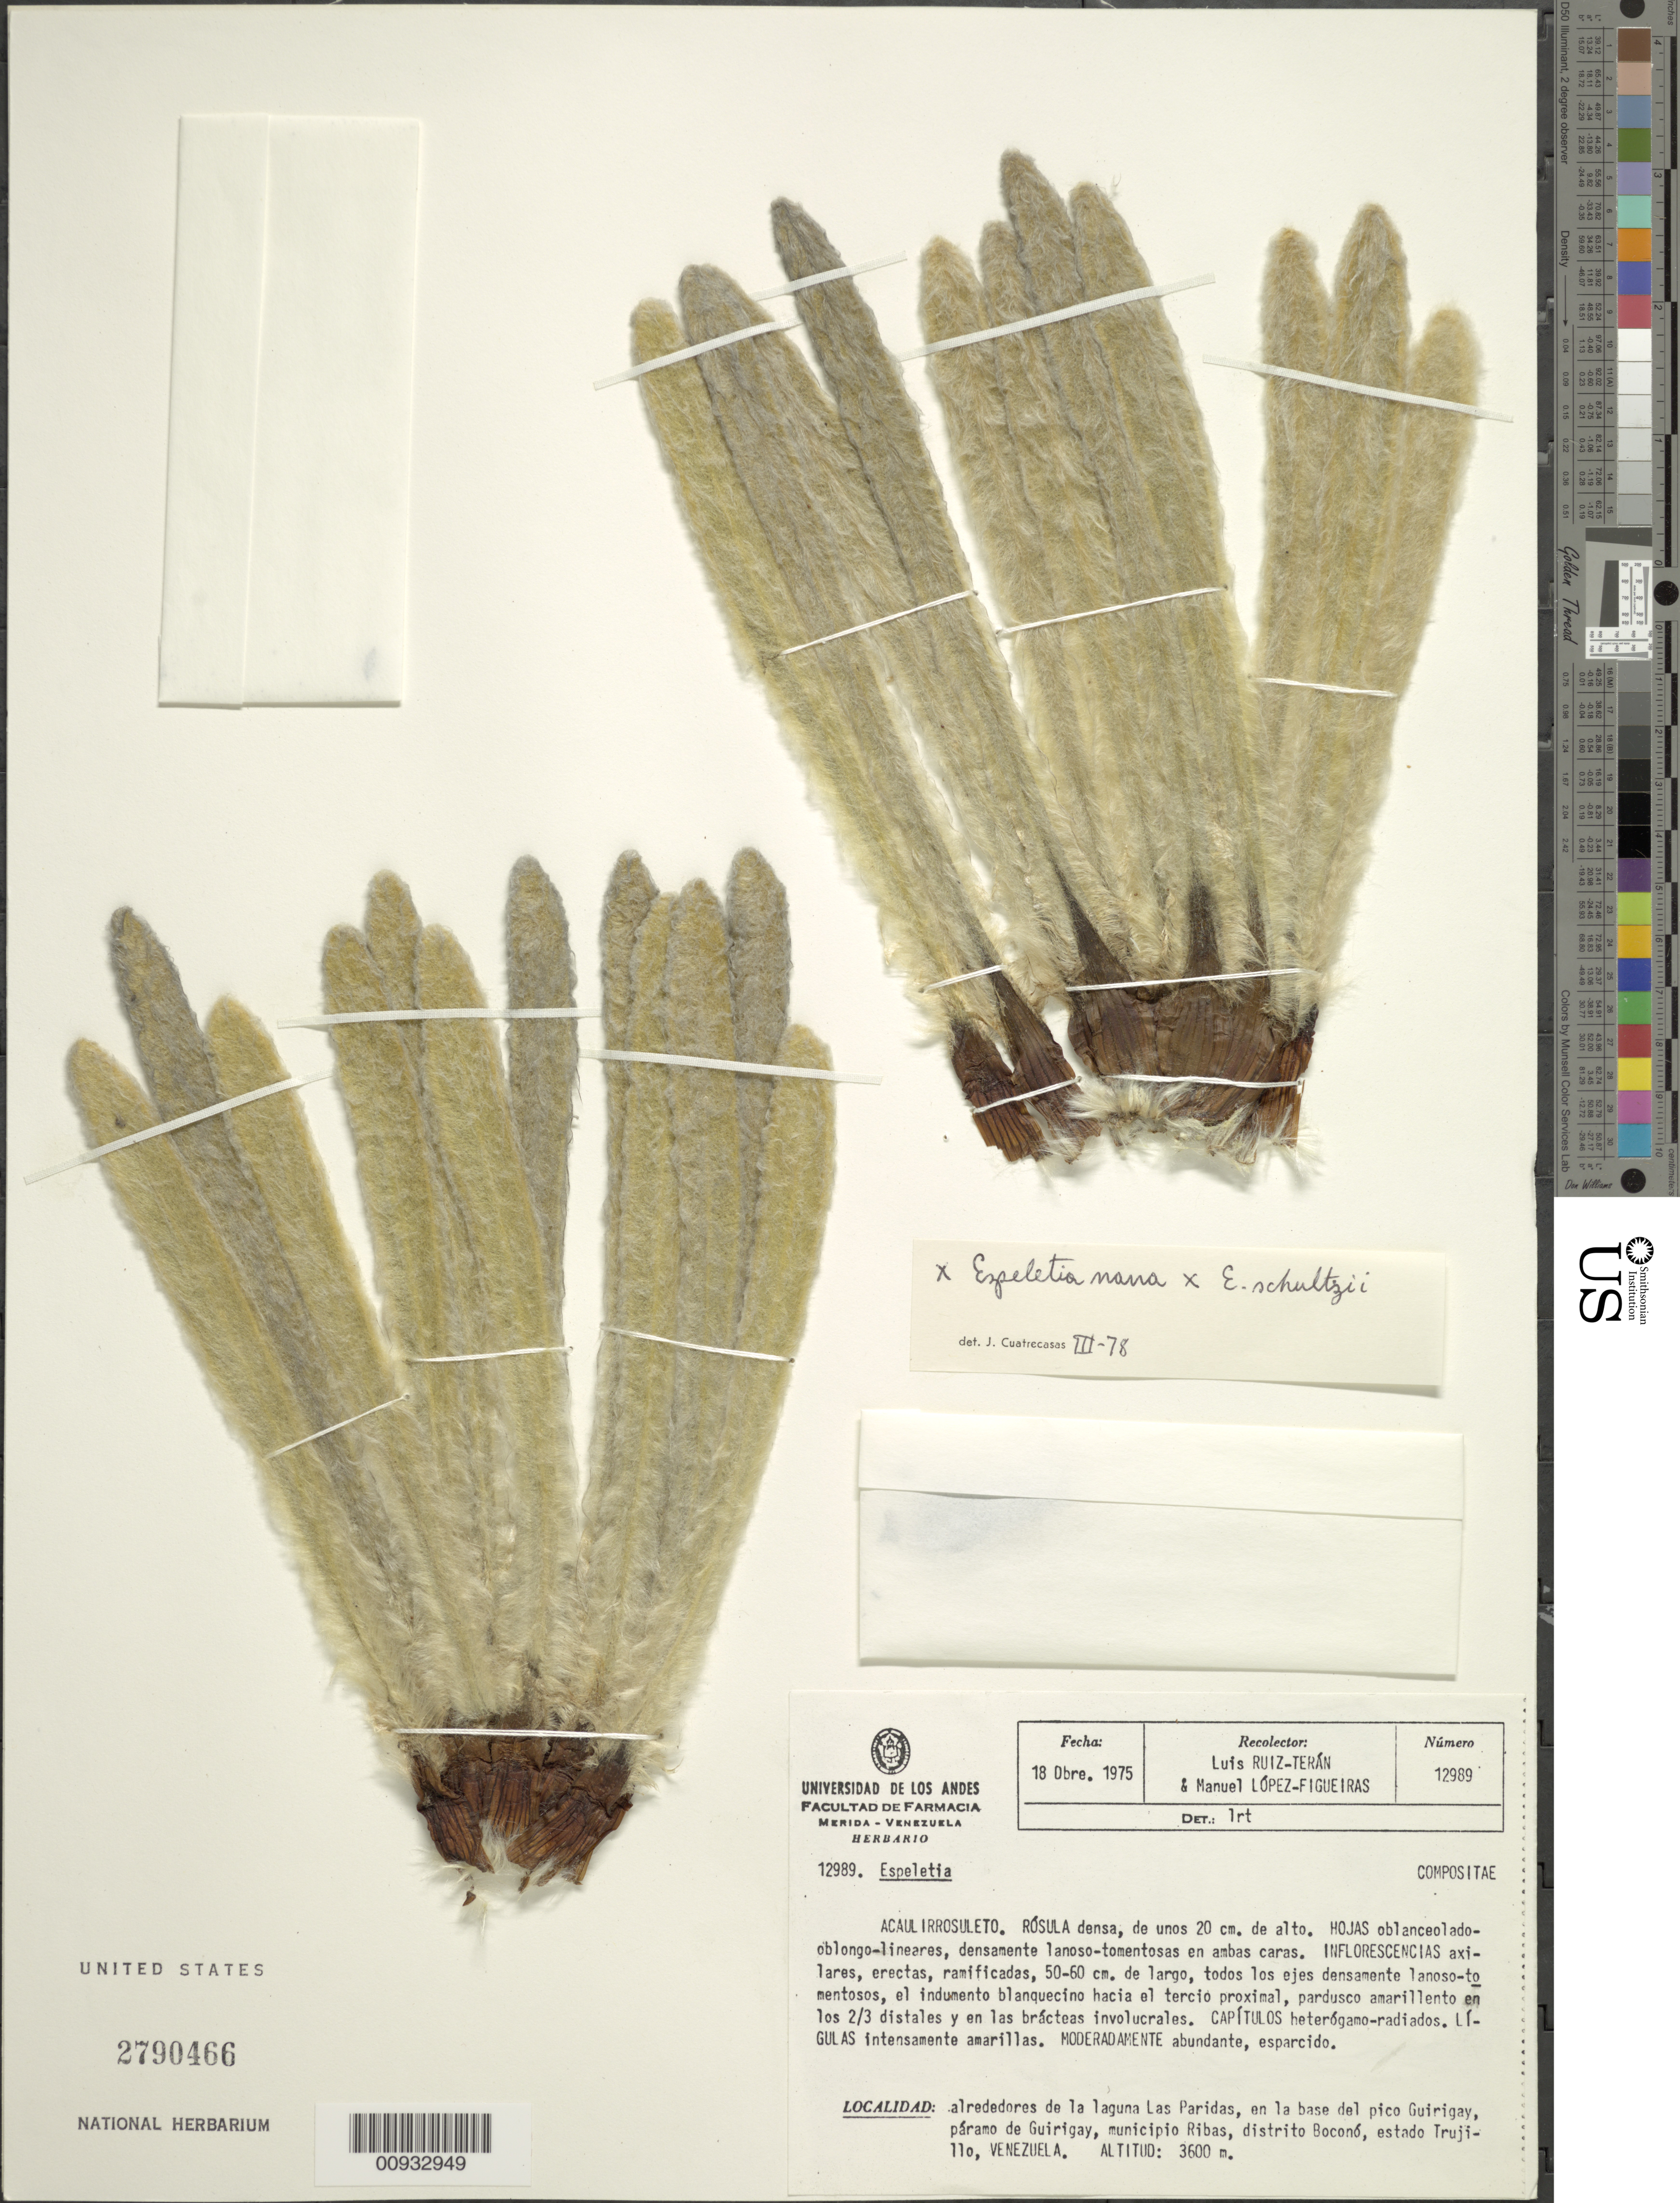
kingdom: Plantae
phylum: Tracheophyta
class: Magnoliopsida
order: Asterales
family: Asteraceae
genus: Espeletia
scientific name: Espeletia nana x E. schultzii Wedd.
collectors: L. Teran & M. López Figueiras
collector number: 12989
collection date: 1975-10-18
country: Venezuela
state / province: Trujillo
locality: Alrededores de la laguna Las Paridas, en la base del pico Guirigay, paramo de Guirigay, Municipio Ribas, Distrito Bocono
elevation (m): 3600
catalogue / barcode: US 2790466